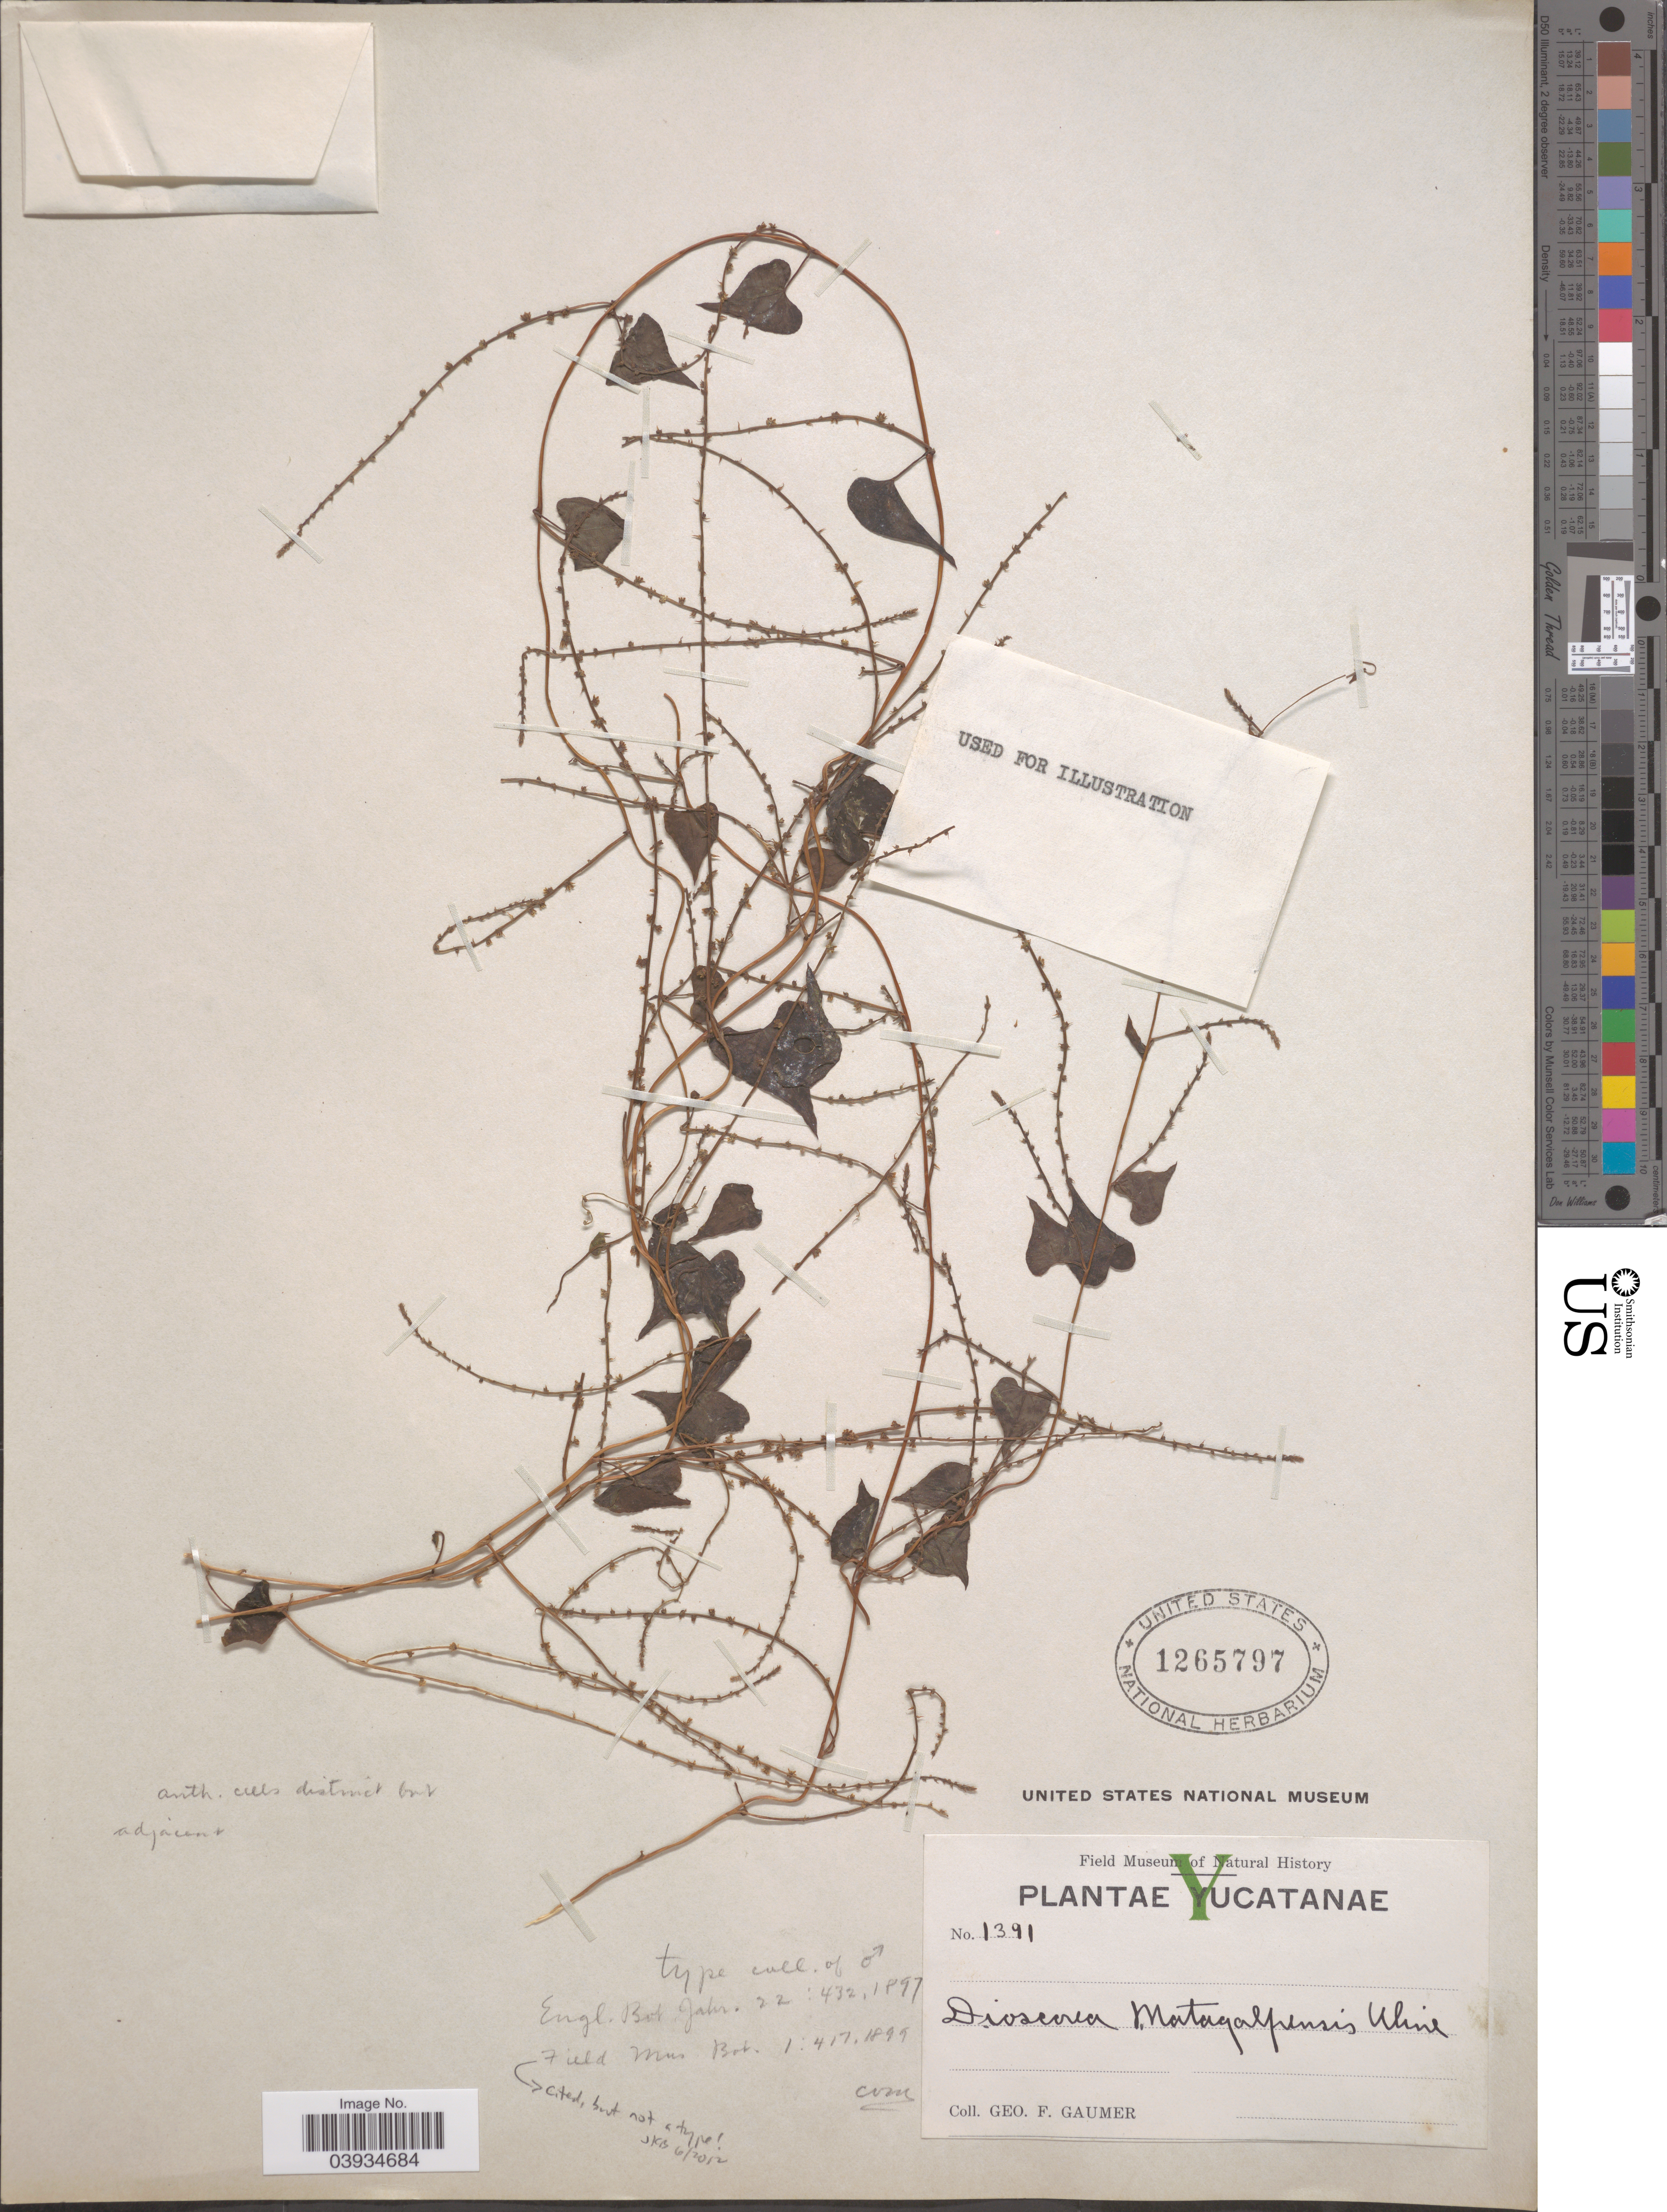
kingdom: Plantae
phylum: Tracheophyta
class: Liliopsida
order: Dioscoreales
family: Dioscoreaceae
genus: Dioscorea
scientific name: Dioscorea matagalpensis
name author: Uline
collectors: G. F. Gaumer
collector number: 1391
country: Mexico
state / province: Yucatán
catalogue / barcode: US 1265797